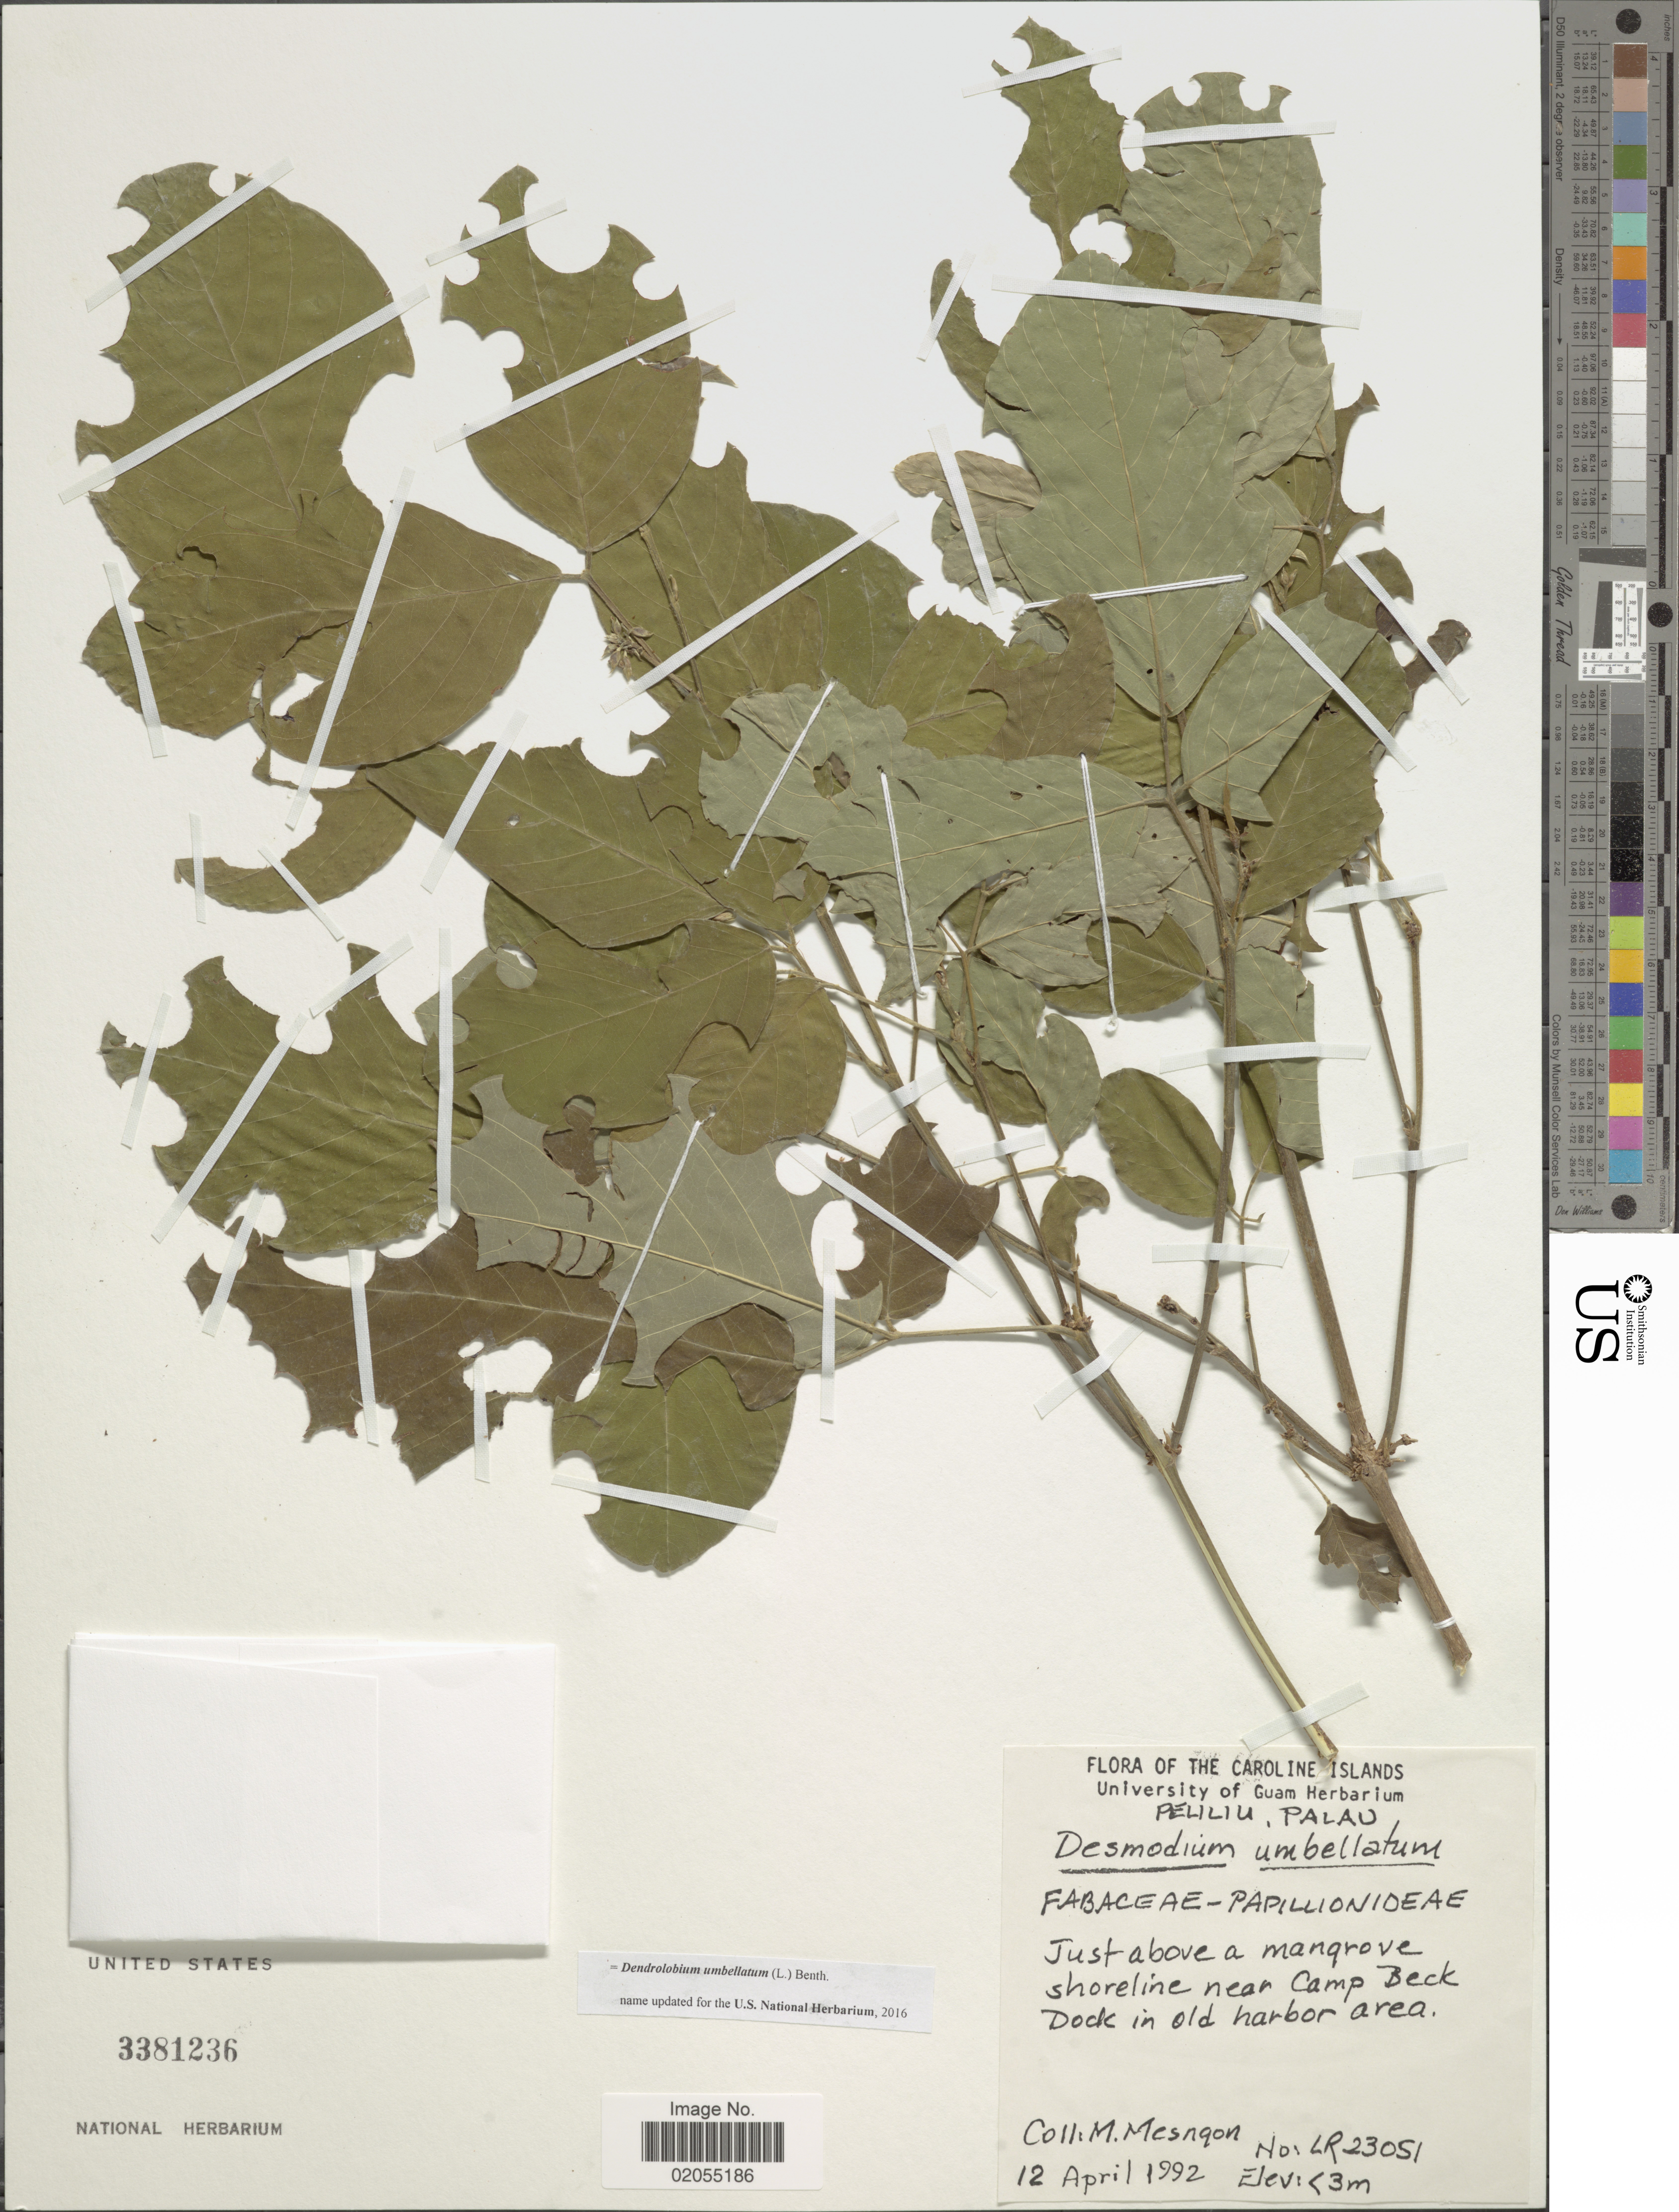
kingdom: Plantae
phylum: Tracheophyta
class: Magnoliopsida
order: Fabales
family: Fabaceae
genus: Dendrolobium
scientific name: Dendrolobium umbellatum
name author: (L.) Benth.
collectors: M. Mesngon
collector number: LR23051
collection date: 1992-04-12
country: Palau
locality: Caroline Islands, Peliliu, Palau, near Camp Beck Dock in old harbor area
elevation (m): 3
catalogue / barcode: US 3381236